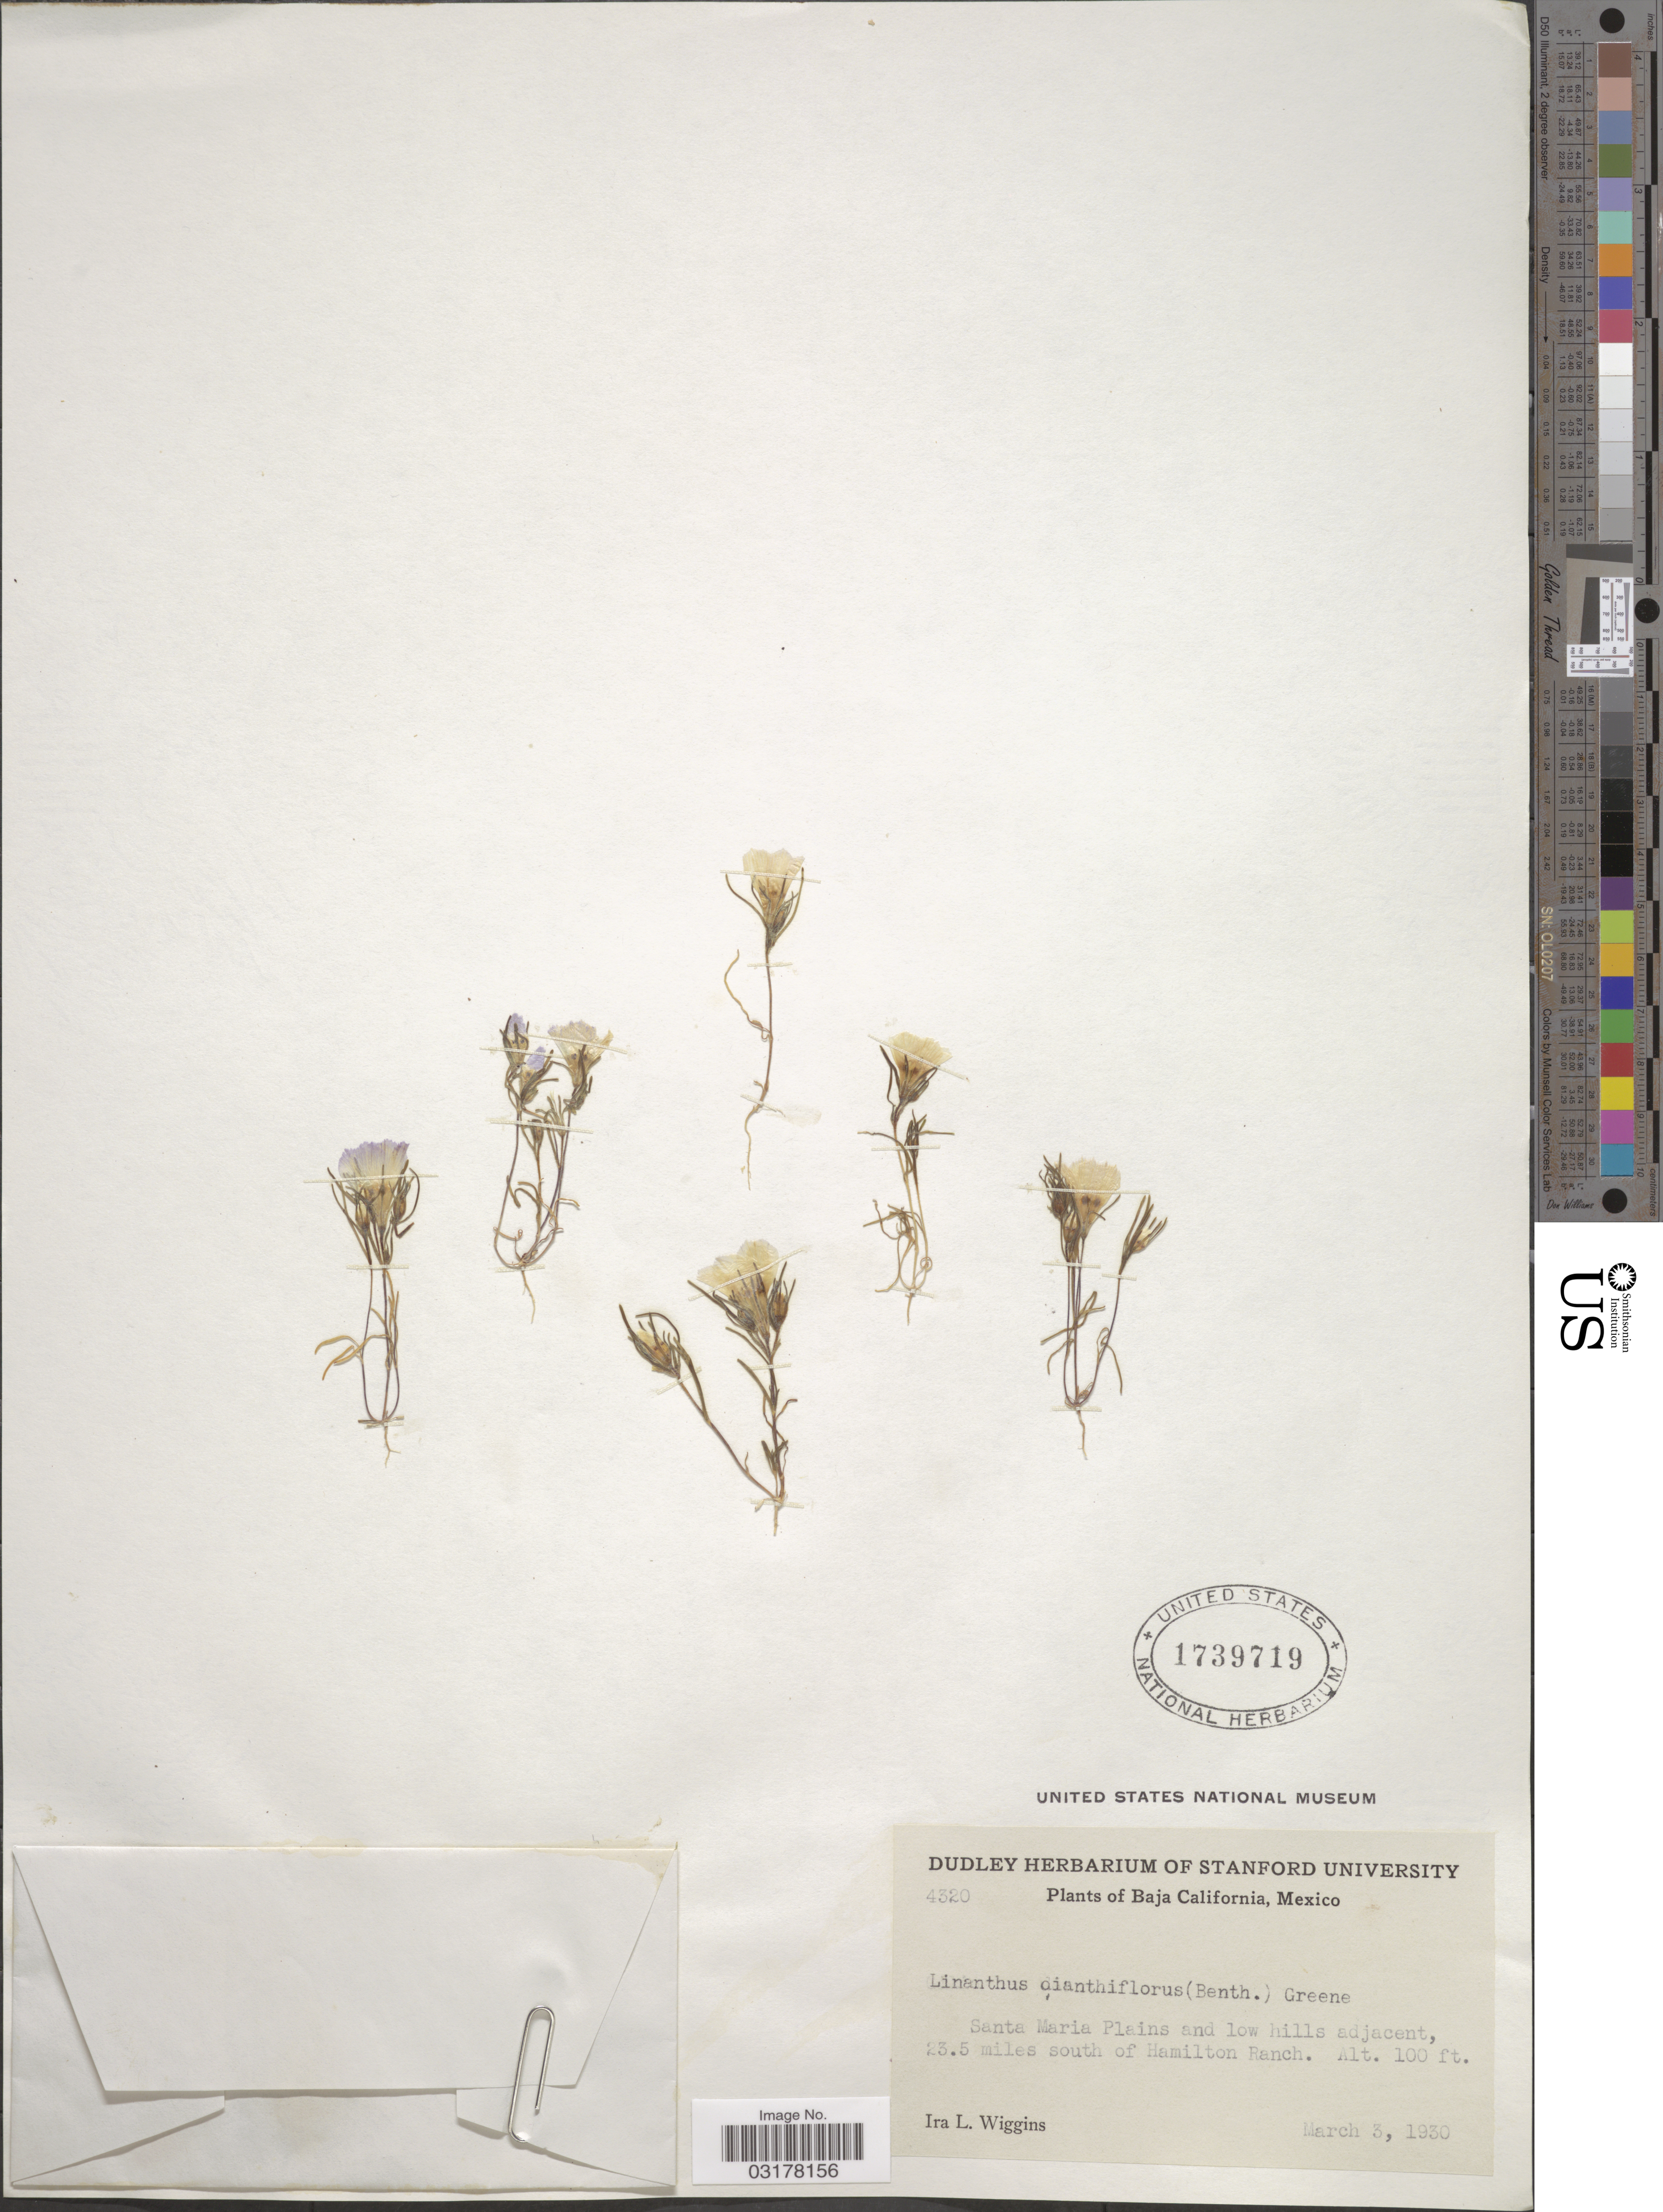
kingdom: Plantae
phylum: Tracheophyta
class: Magnoliopsida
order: Ericales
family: Polemoniaceae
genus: Linanthus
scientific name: Linanthus dianthiflorus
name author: (Benth.) Greene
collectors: I. L. Wiggins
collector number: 4320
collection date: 1930-03-03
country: Mexico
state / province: Baja California Norte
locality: Santa Maria Plains and low hills adjacent, 23.5 miles south of Hamilton Ranch.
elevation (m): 30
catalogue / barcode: US 1739719